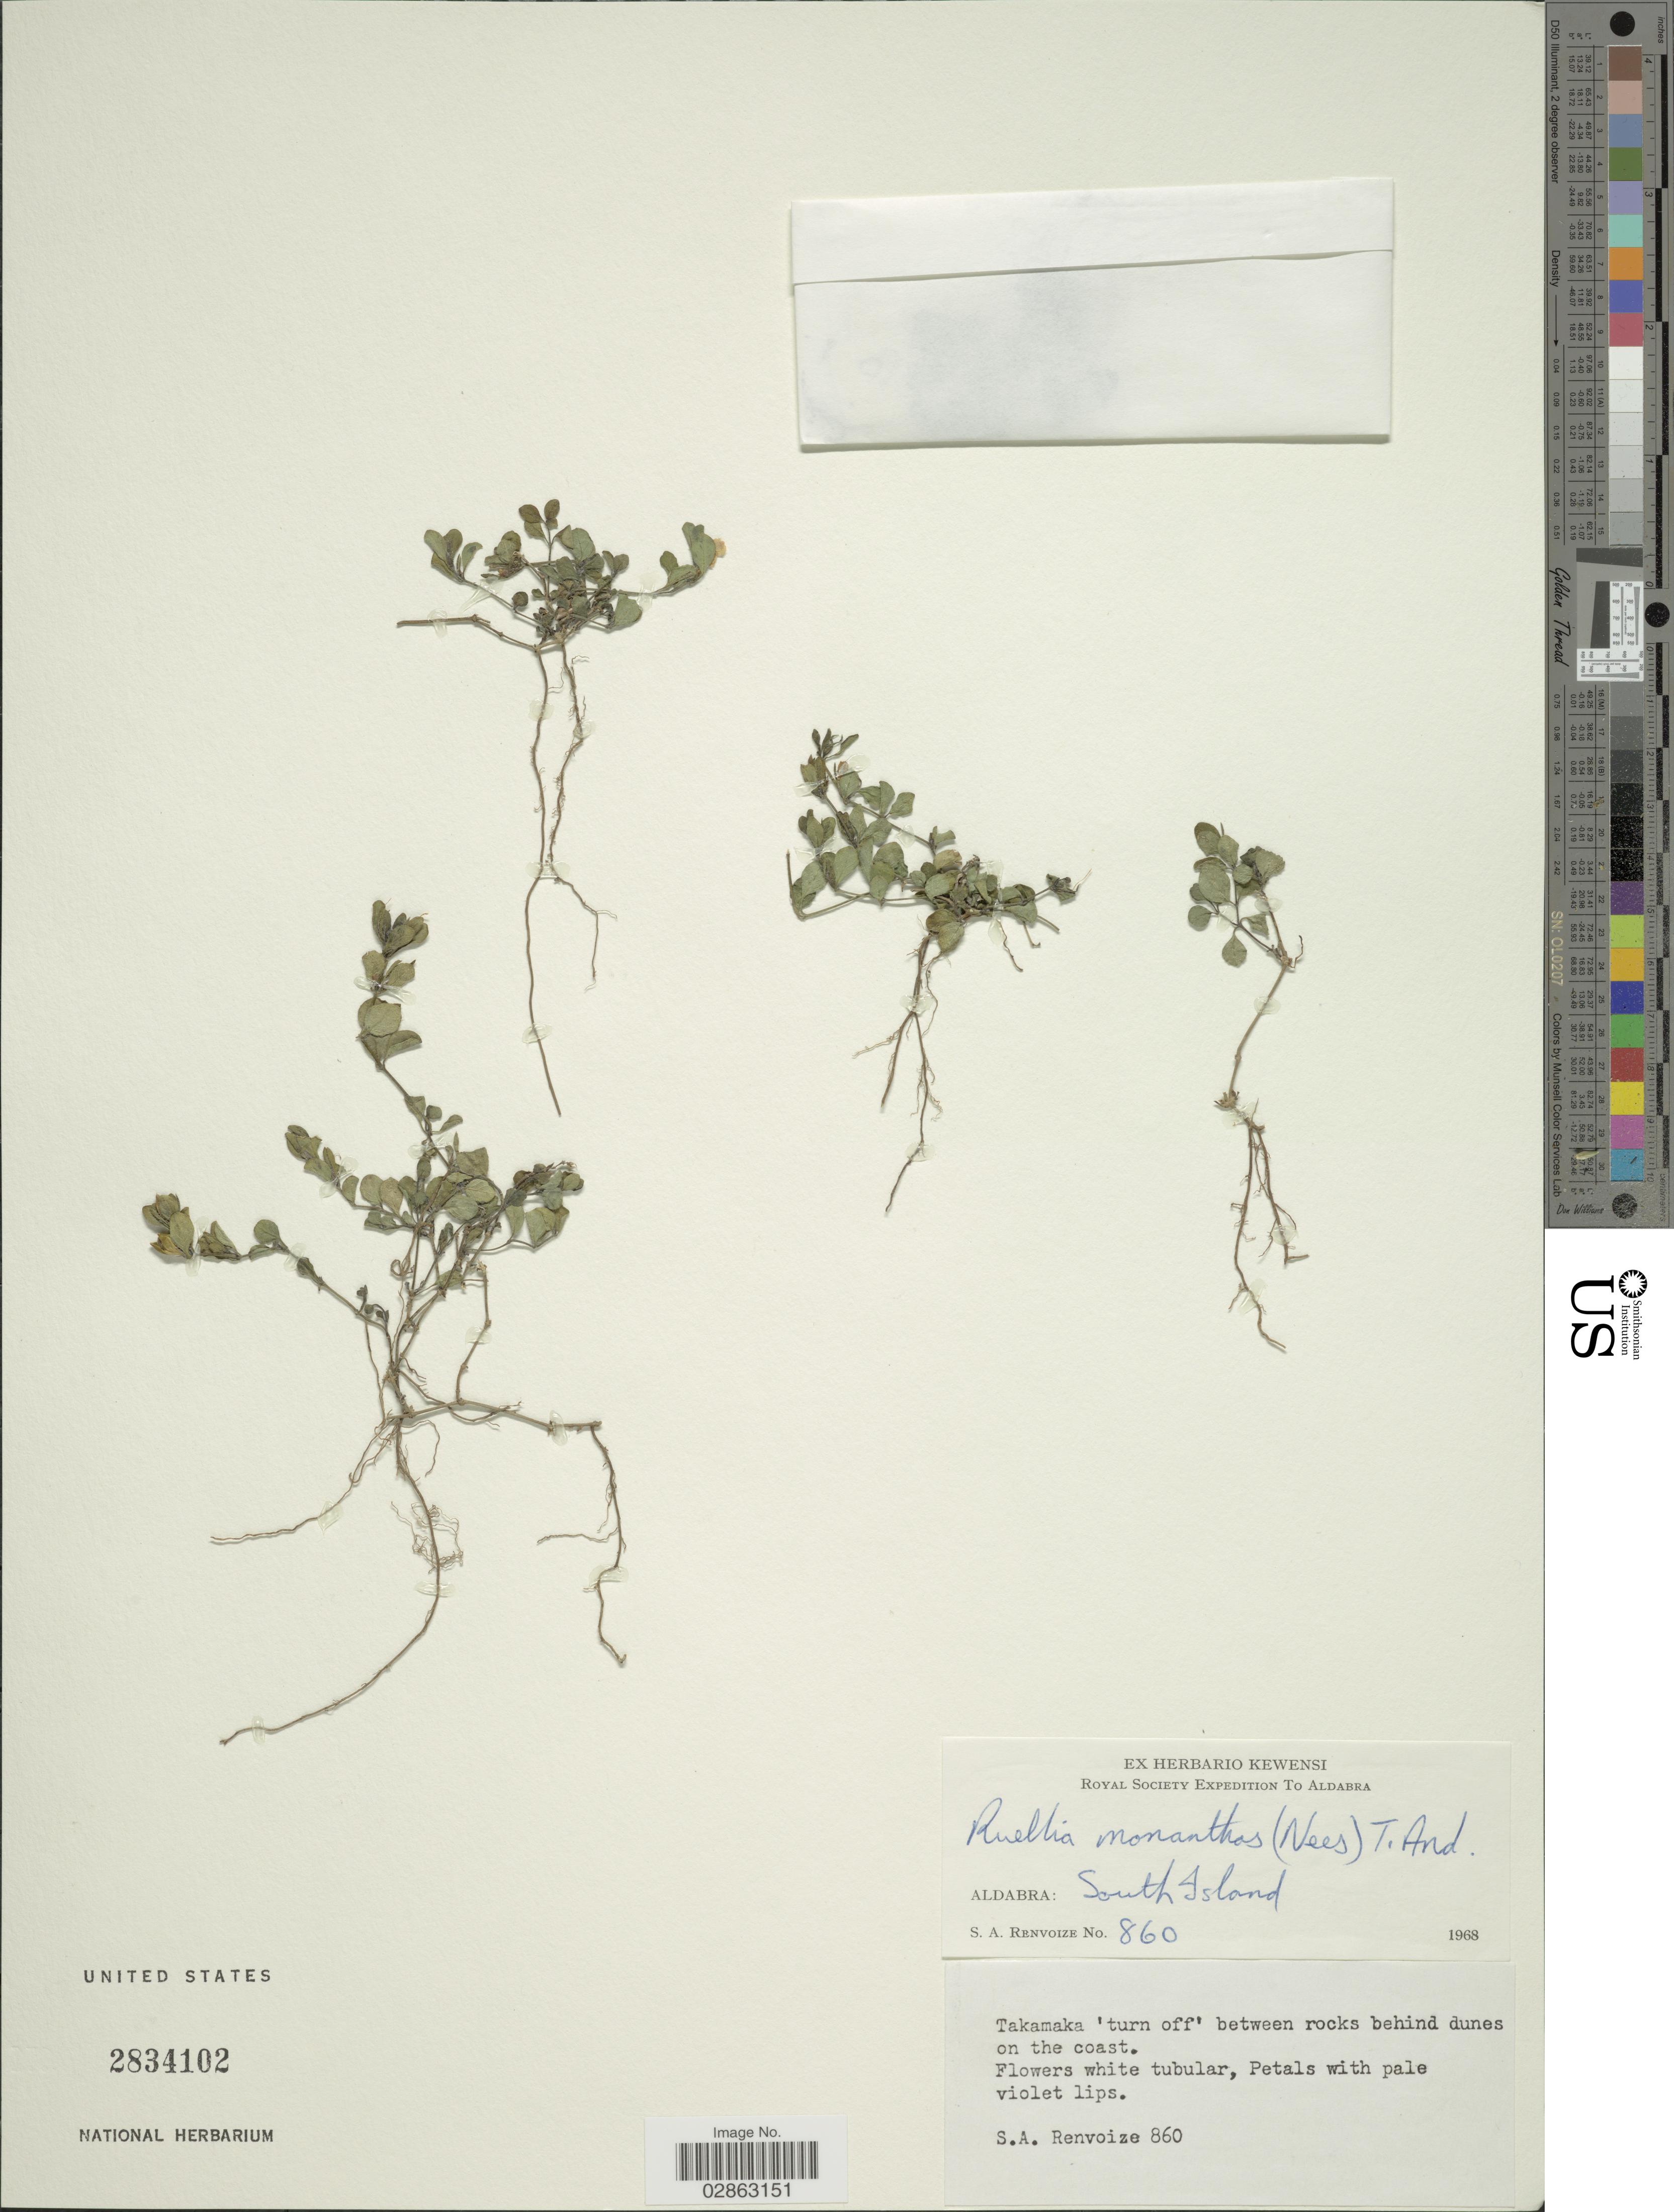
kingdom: Plantae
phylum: Tracheophyta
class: Magnoliopsida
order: Lamiales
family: Acanthaceae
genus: Ruellia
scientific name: Ruellia monanthos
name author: (Nees) Bojer ex T. Anderson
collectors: S. A. Renvoize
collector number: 860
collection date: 1968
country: Seychelles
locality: Aldabra: South Island. Takamaka 'turn off' between rocks behind dunes on the coast.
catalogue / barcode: US 2834102